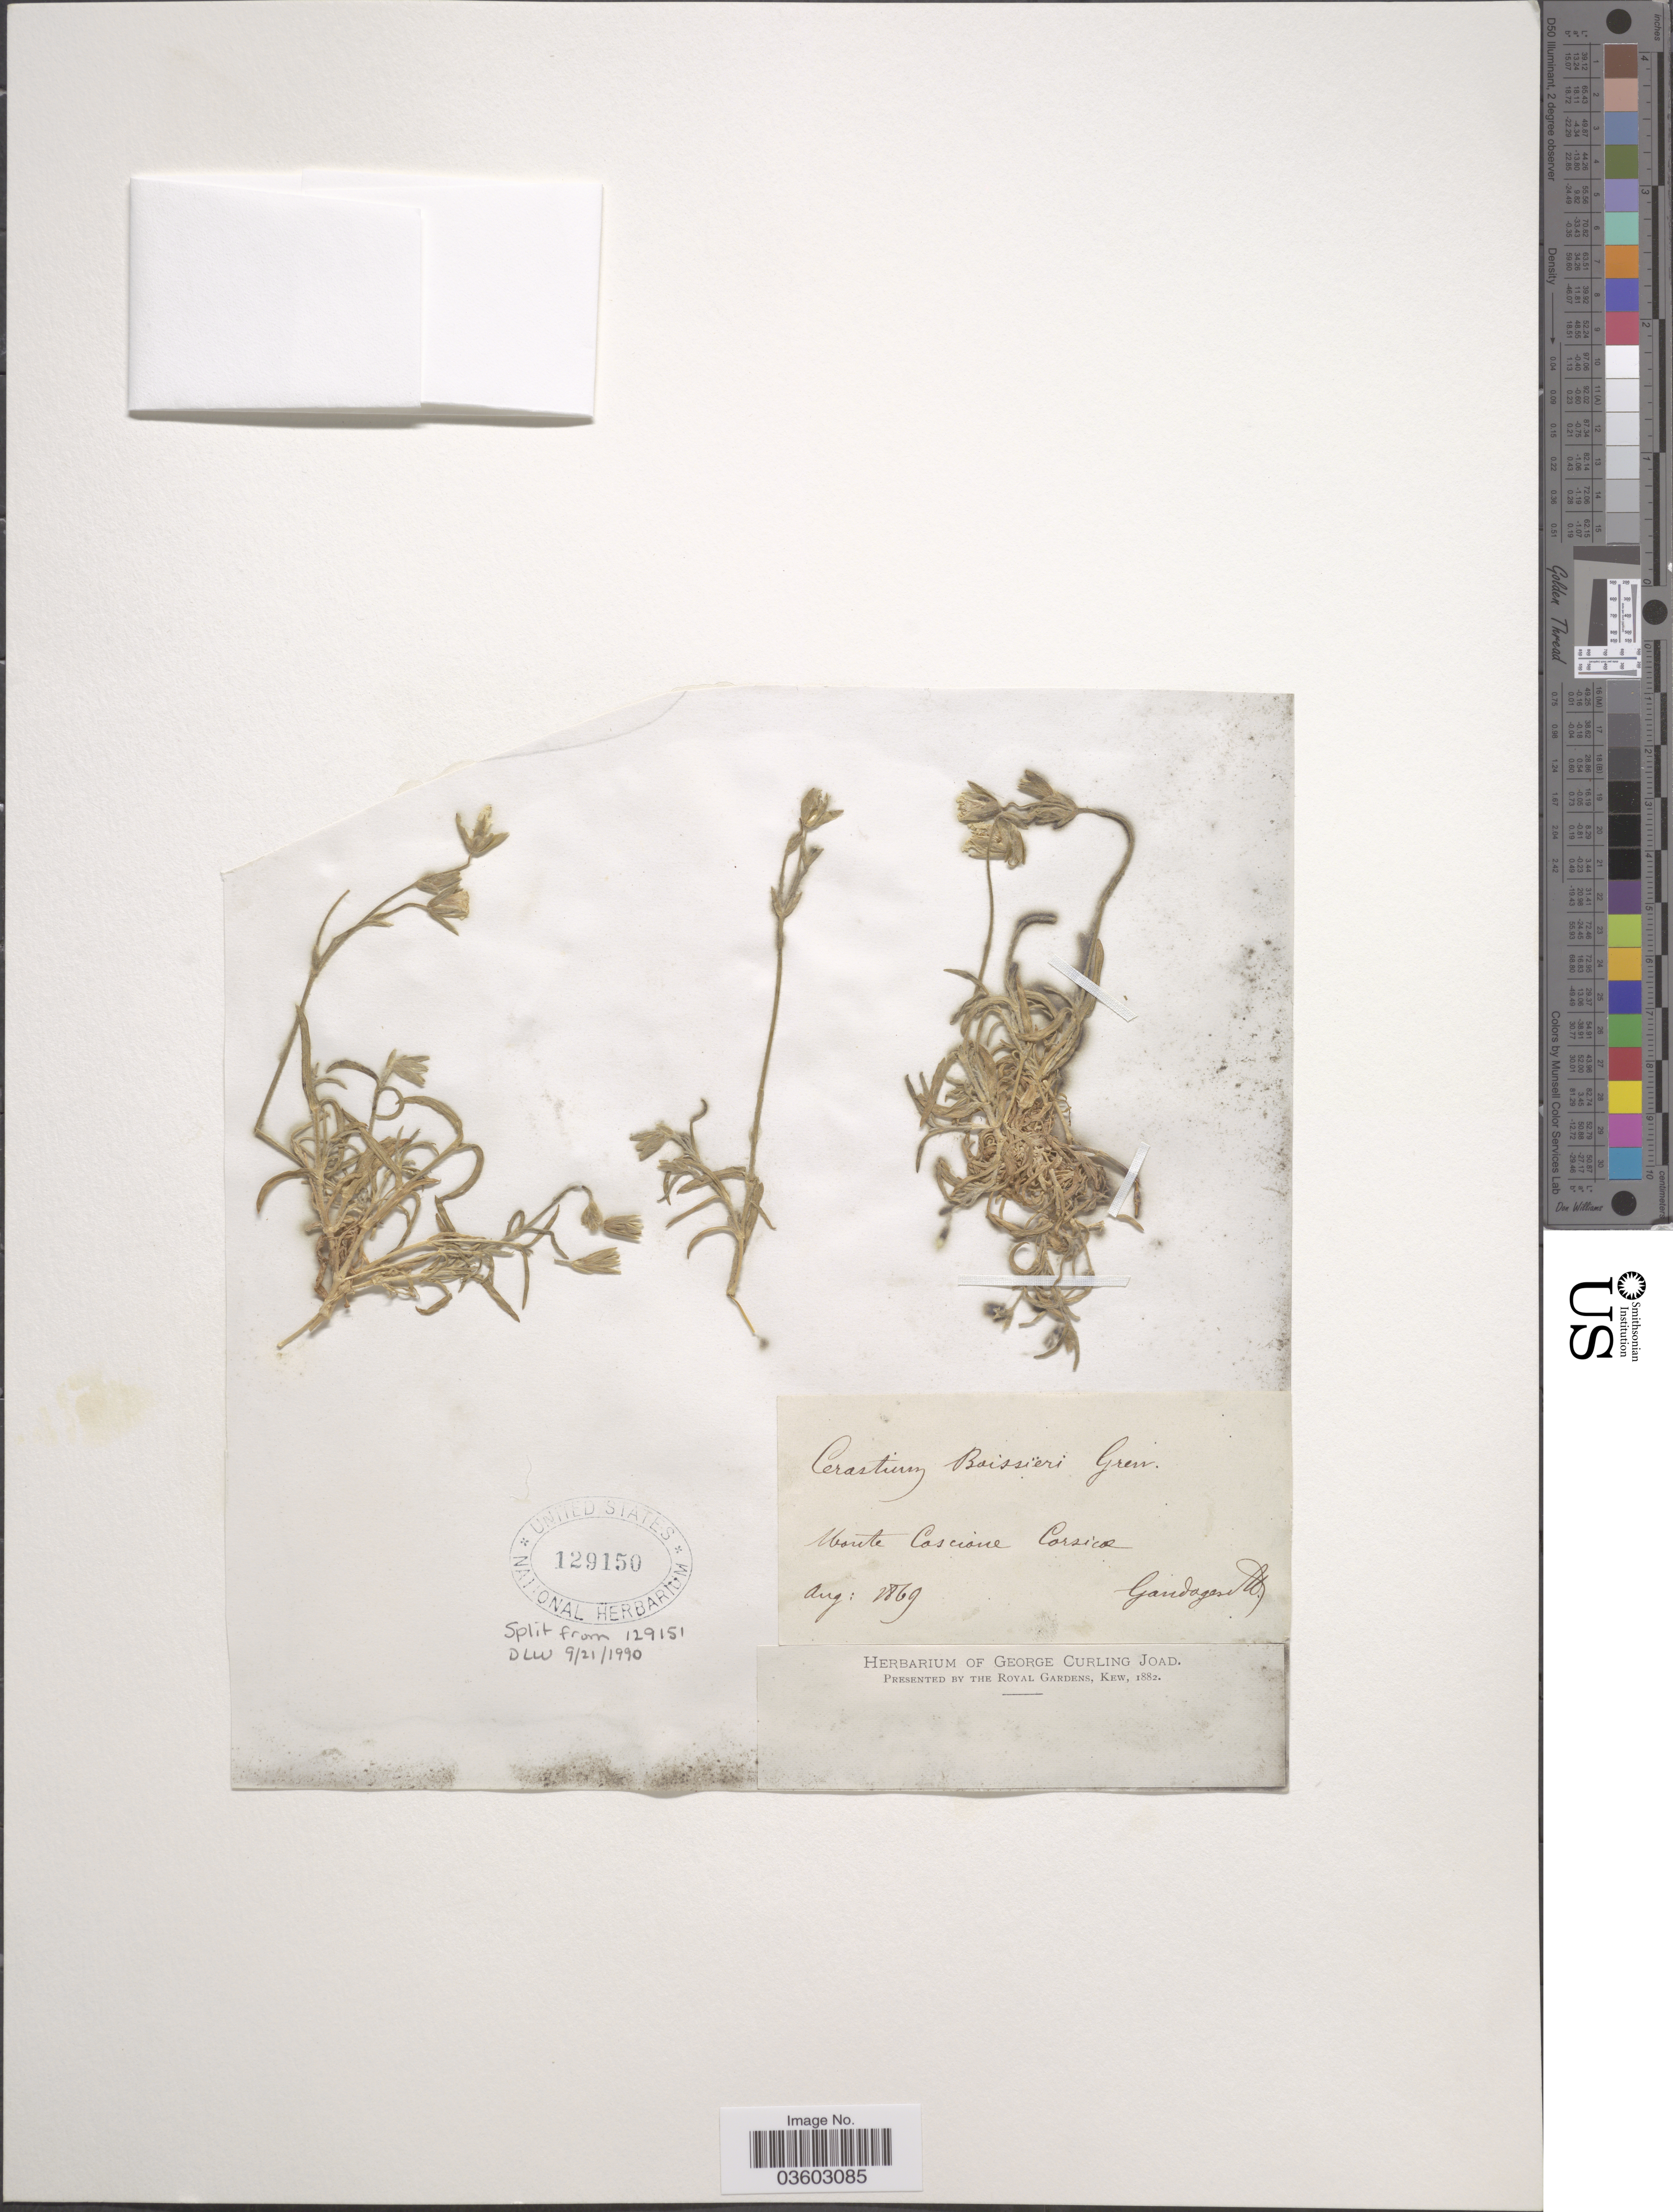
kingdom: Plantae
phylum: Tracheophyta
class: Magnoliopsida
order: Caryophyllales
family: Caryophyllaceae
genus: Cerastium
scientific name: Cerastium boissieri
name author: Gren.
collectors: M. Gandoger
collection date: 1869-08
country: France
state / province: Corsica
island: Corse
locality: Monte Casciane.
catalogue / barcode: US 129150